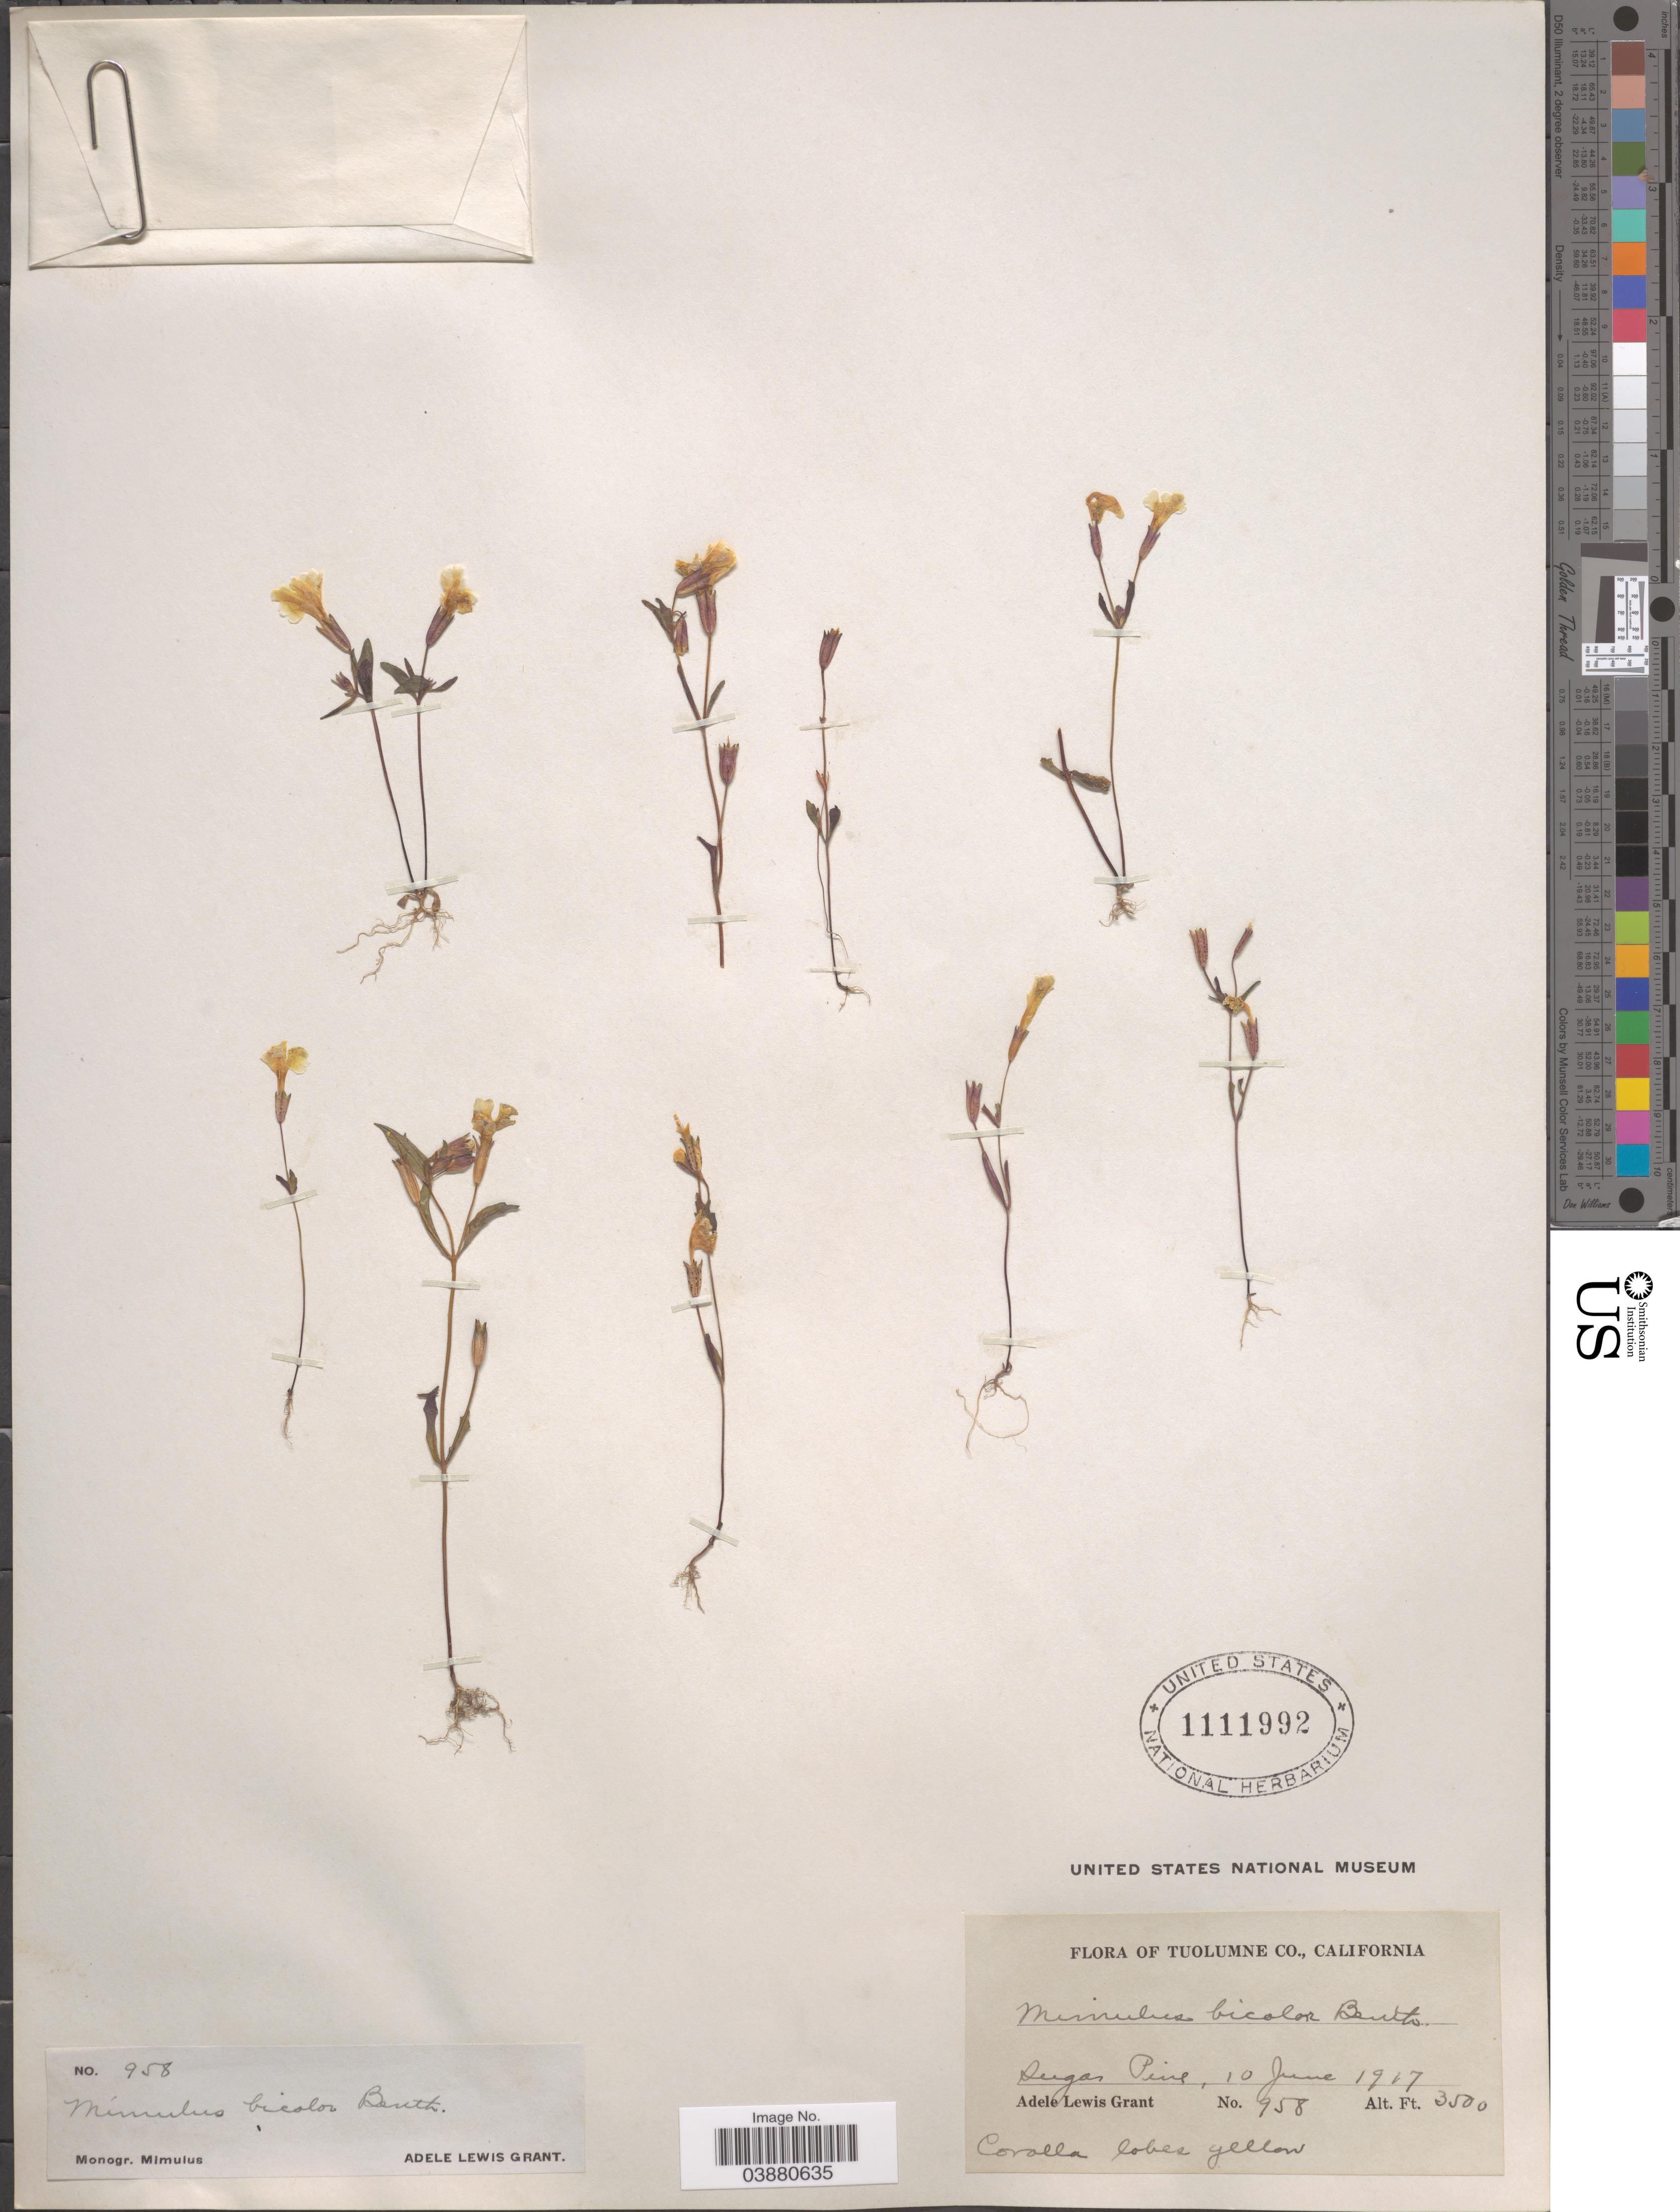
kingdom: Plantae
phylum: Tracheophyta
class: Magnoliopsida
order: Lamiales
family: Phrymaceae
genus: Mimulus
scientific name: Mimulus bicolor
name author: Hartw. ex Benth.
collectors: A. L. Grant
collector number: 958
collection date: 1917-06-10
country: United States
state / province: California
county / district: Tuolumne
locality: Tuolumne Co. Sugar Pine.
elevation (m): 1067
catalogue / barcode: US 1111992